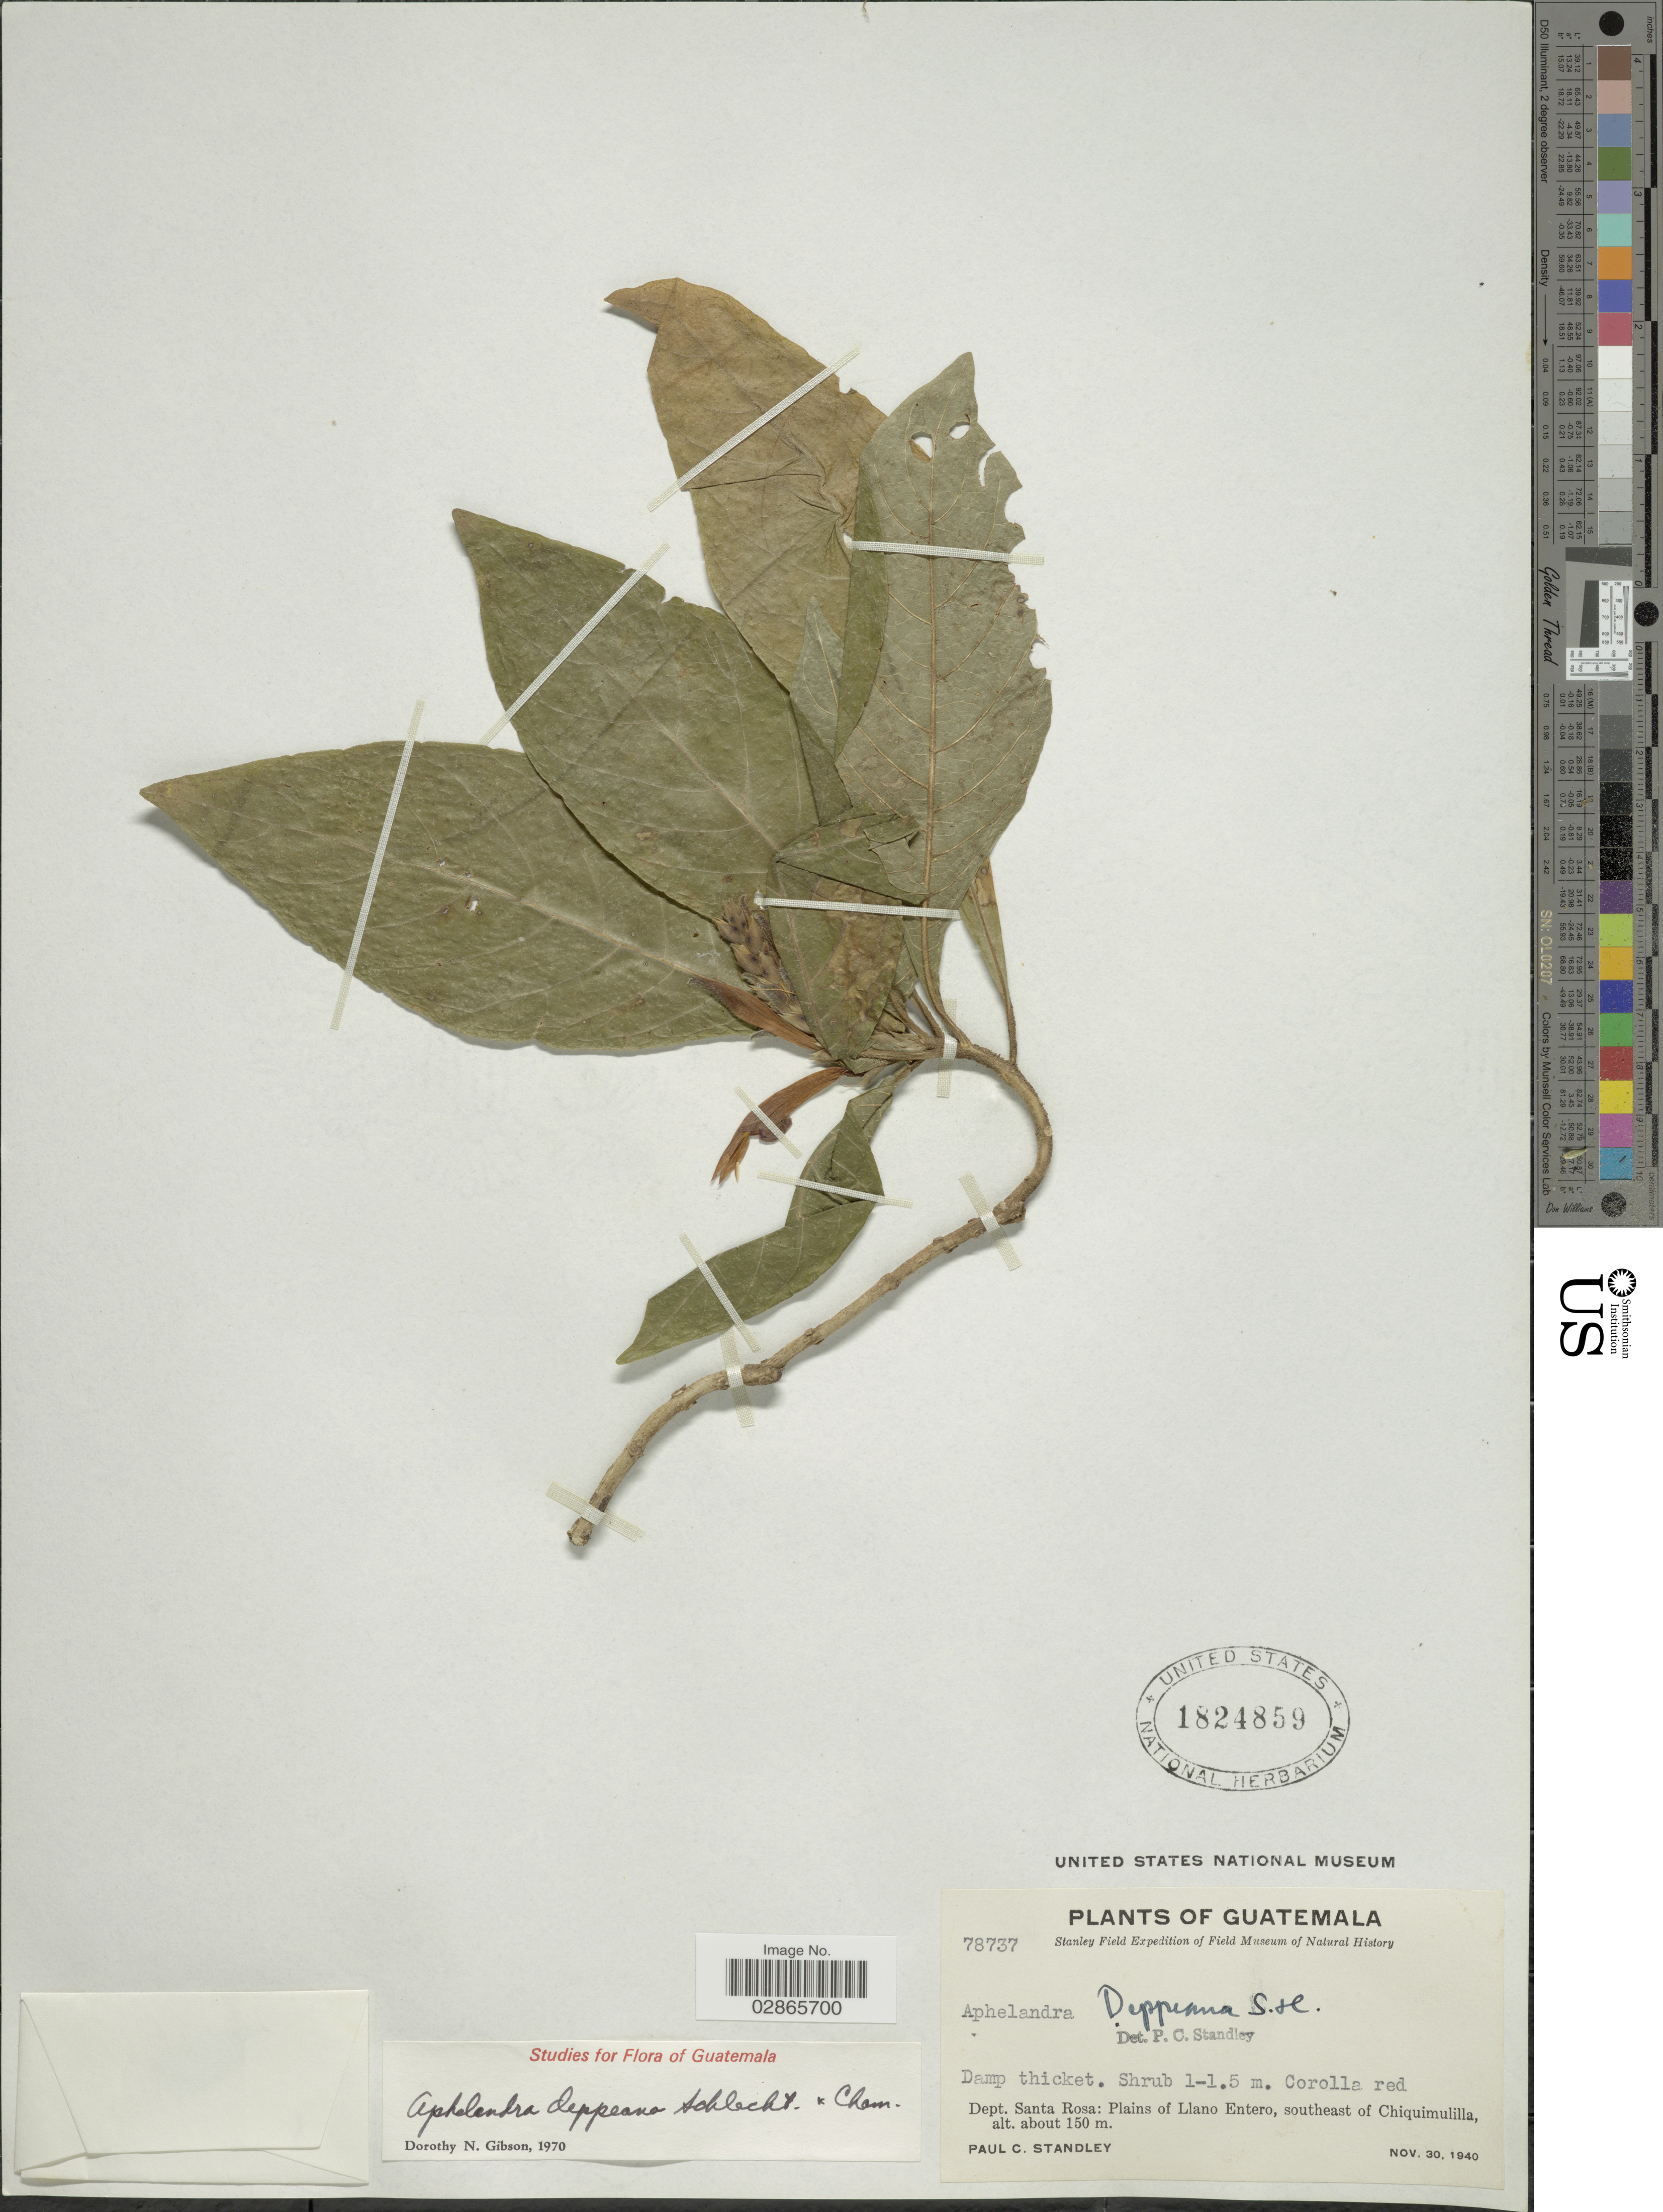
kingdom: Plantae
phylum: Tracheophyta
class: Magnoliopsida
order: Lamiales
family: Acanthaceae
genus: Aphelandra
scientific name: Aphelandra deppeana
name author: Schltdl. & Cham.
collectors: P. C. Standley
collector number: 78737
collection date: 1940-11-30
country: Guatemala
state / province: Santa Rosa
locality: Dept. Santa Rosa: Plains of Llano Entero, southeast of Chiquimulilla.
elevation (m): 150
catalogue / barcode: US 1824859